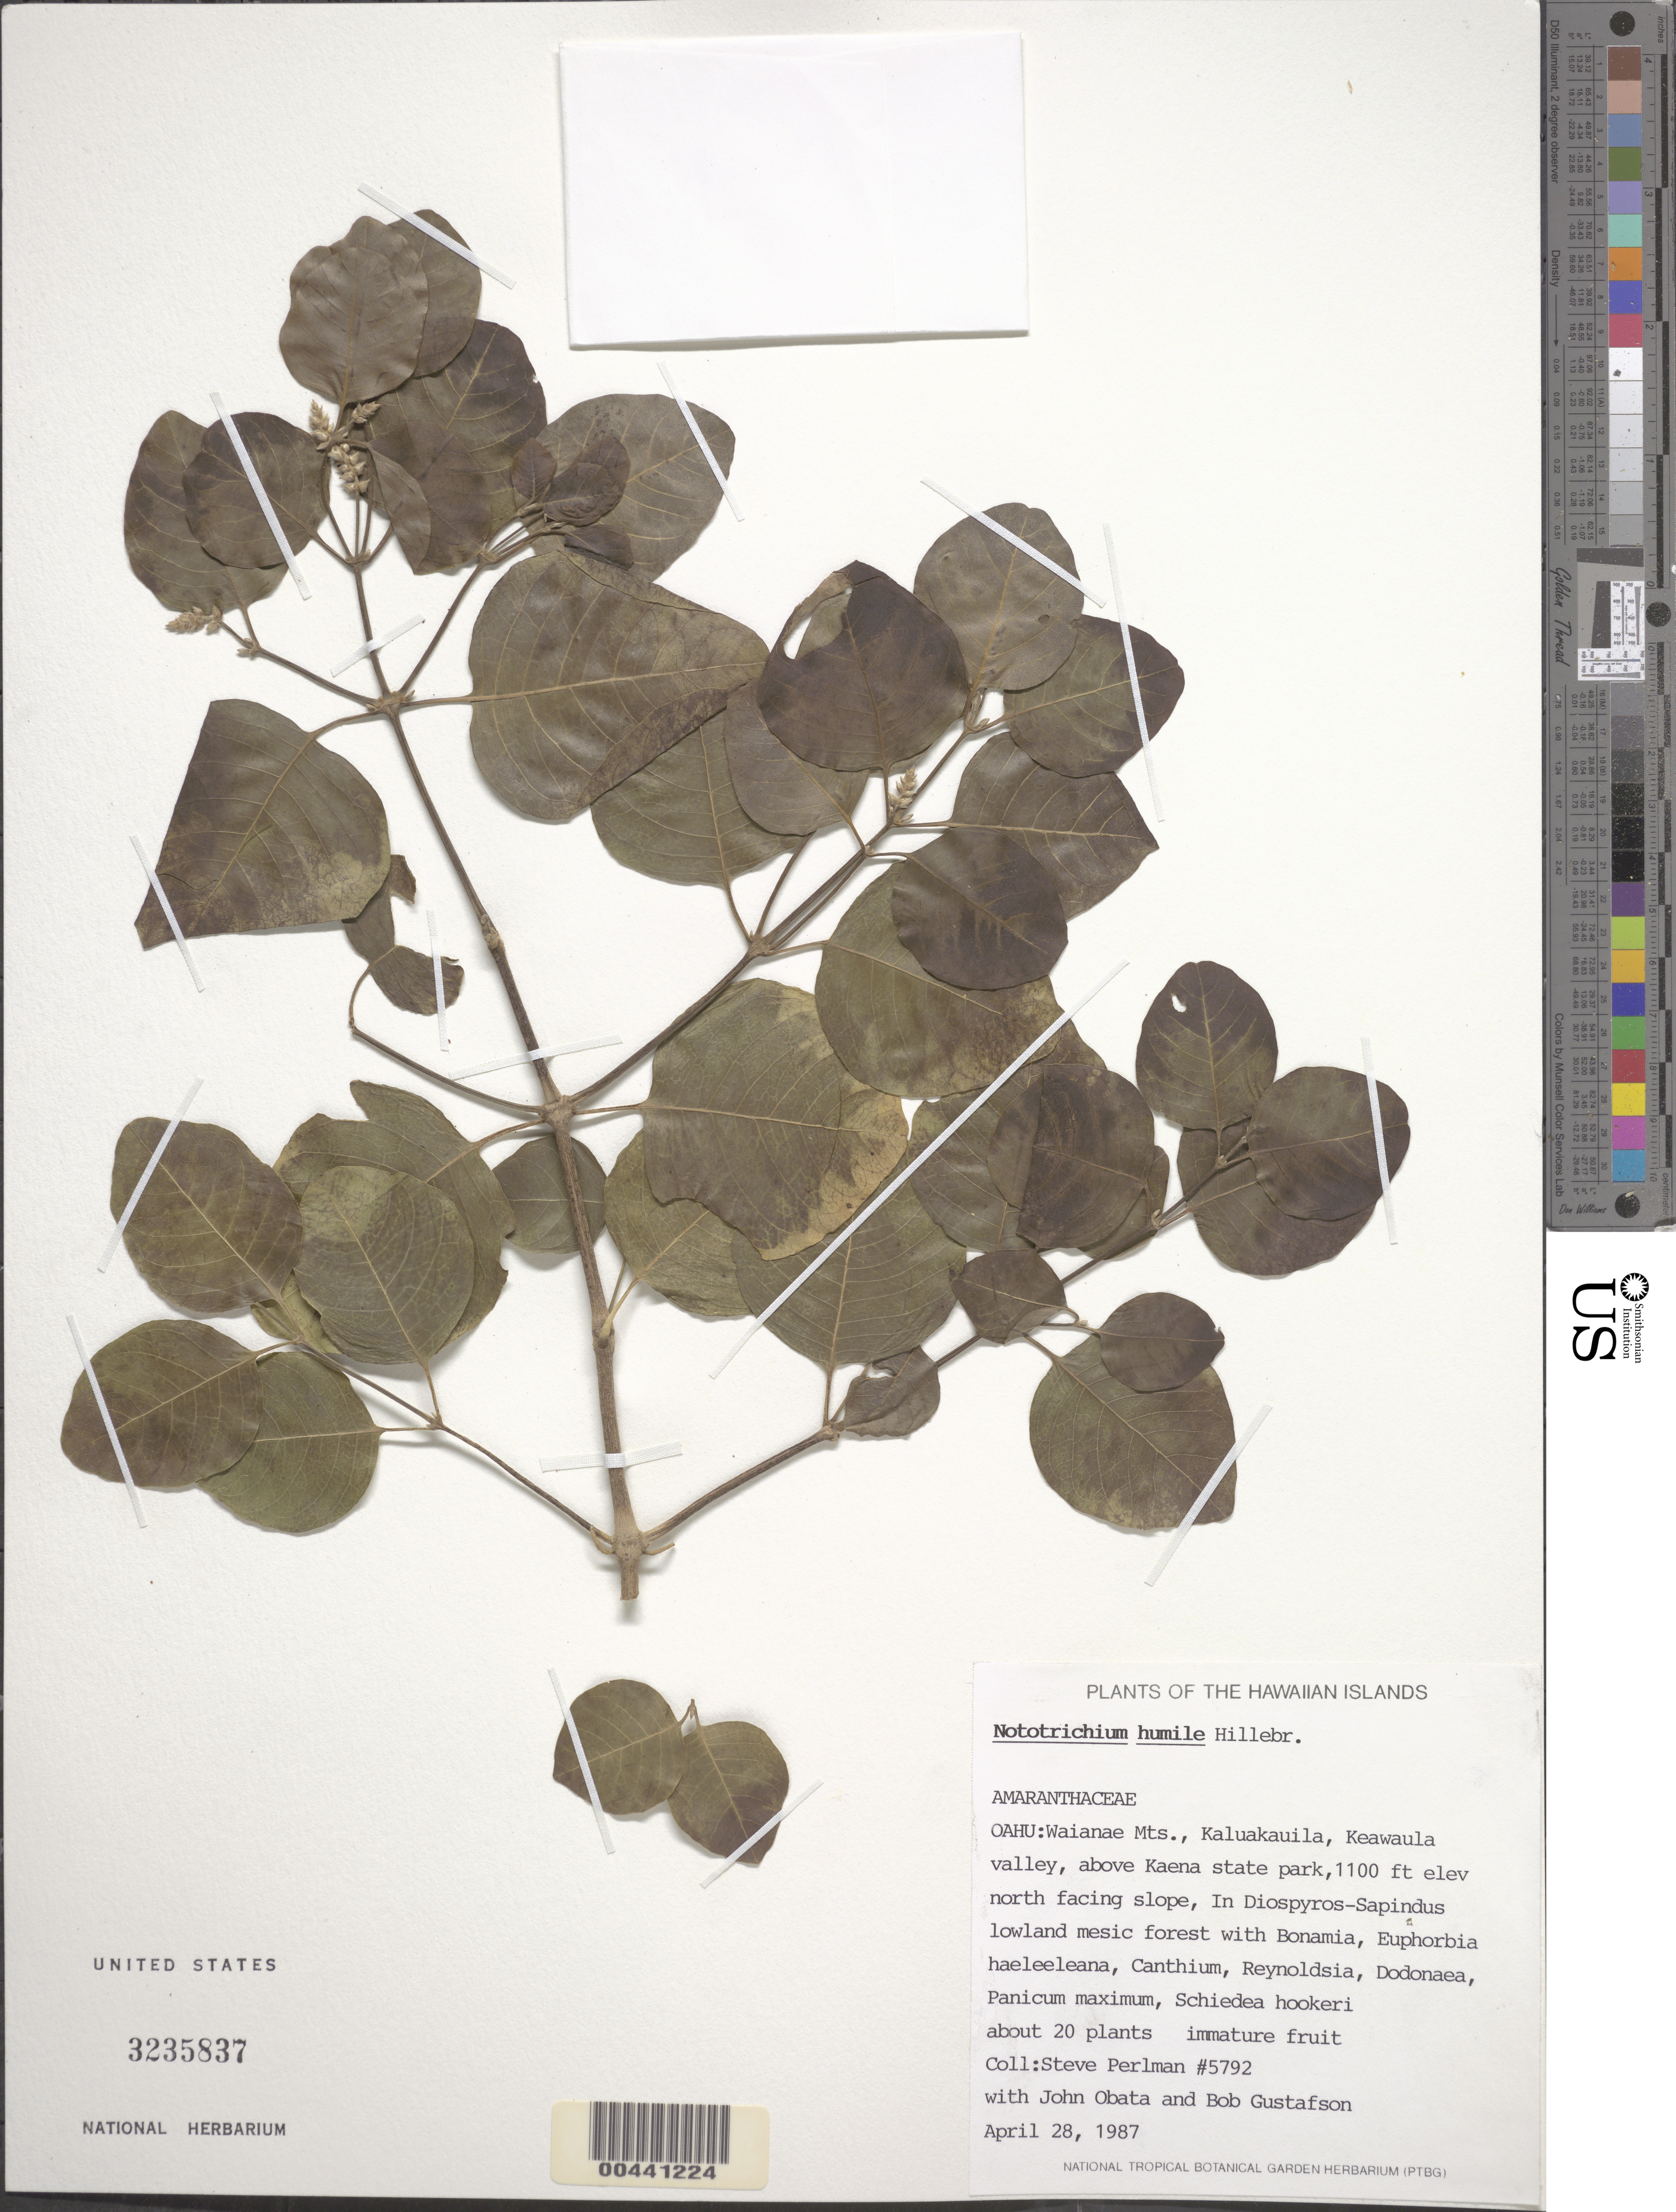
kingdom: Plantae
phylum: Tracheophyta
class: Magnoliopsida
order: Caryophyllales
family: Amaranthaceae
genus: Achyranthes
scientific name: Achyranthes humilis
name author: (Hillebr.) Di Vincenzo et al.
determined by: Wagner, W. L., (BOT), Smithsonian Institution - National Museum of Natural History (UNITED STATES)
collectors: S. P. Perlman, J. Obata & B. Gustafson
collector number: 5792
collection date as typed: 28 Apr 1987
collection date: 1987-04-28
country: United States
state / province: Hawaii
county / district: Honolulu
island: Oahu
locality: Waianae Mts., Kaluakauila, Keawaula valley, above Kaena state park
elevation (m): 335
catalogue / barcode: US 3235837